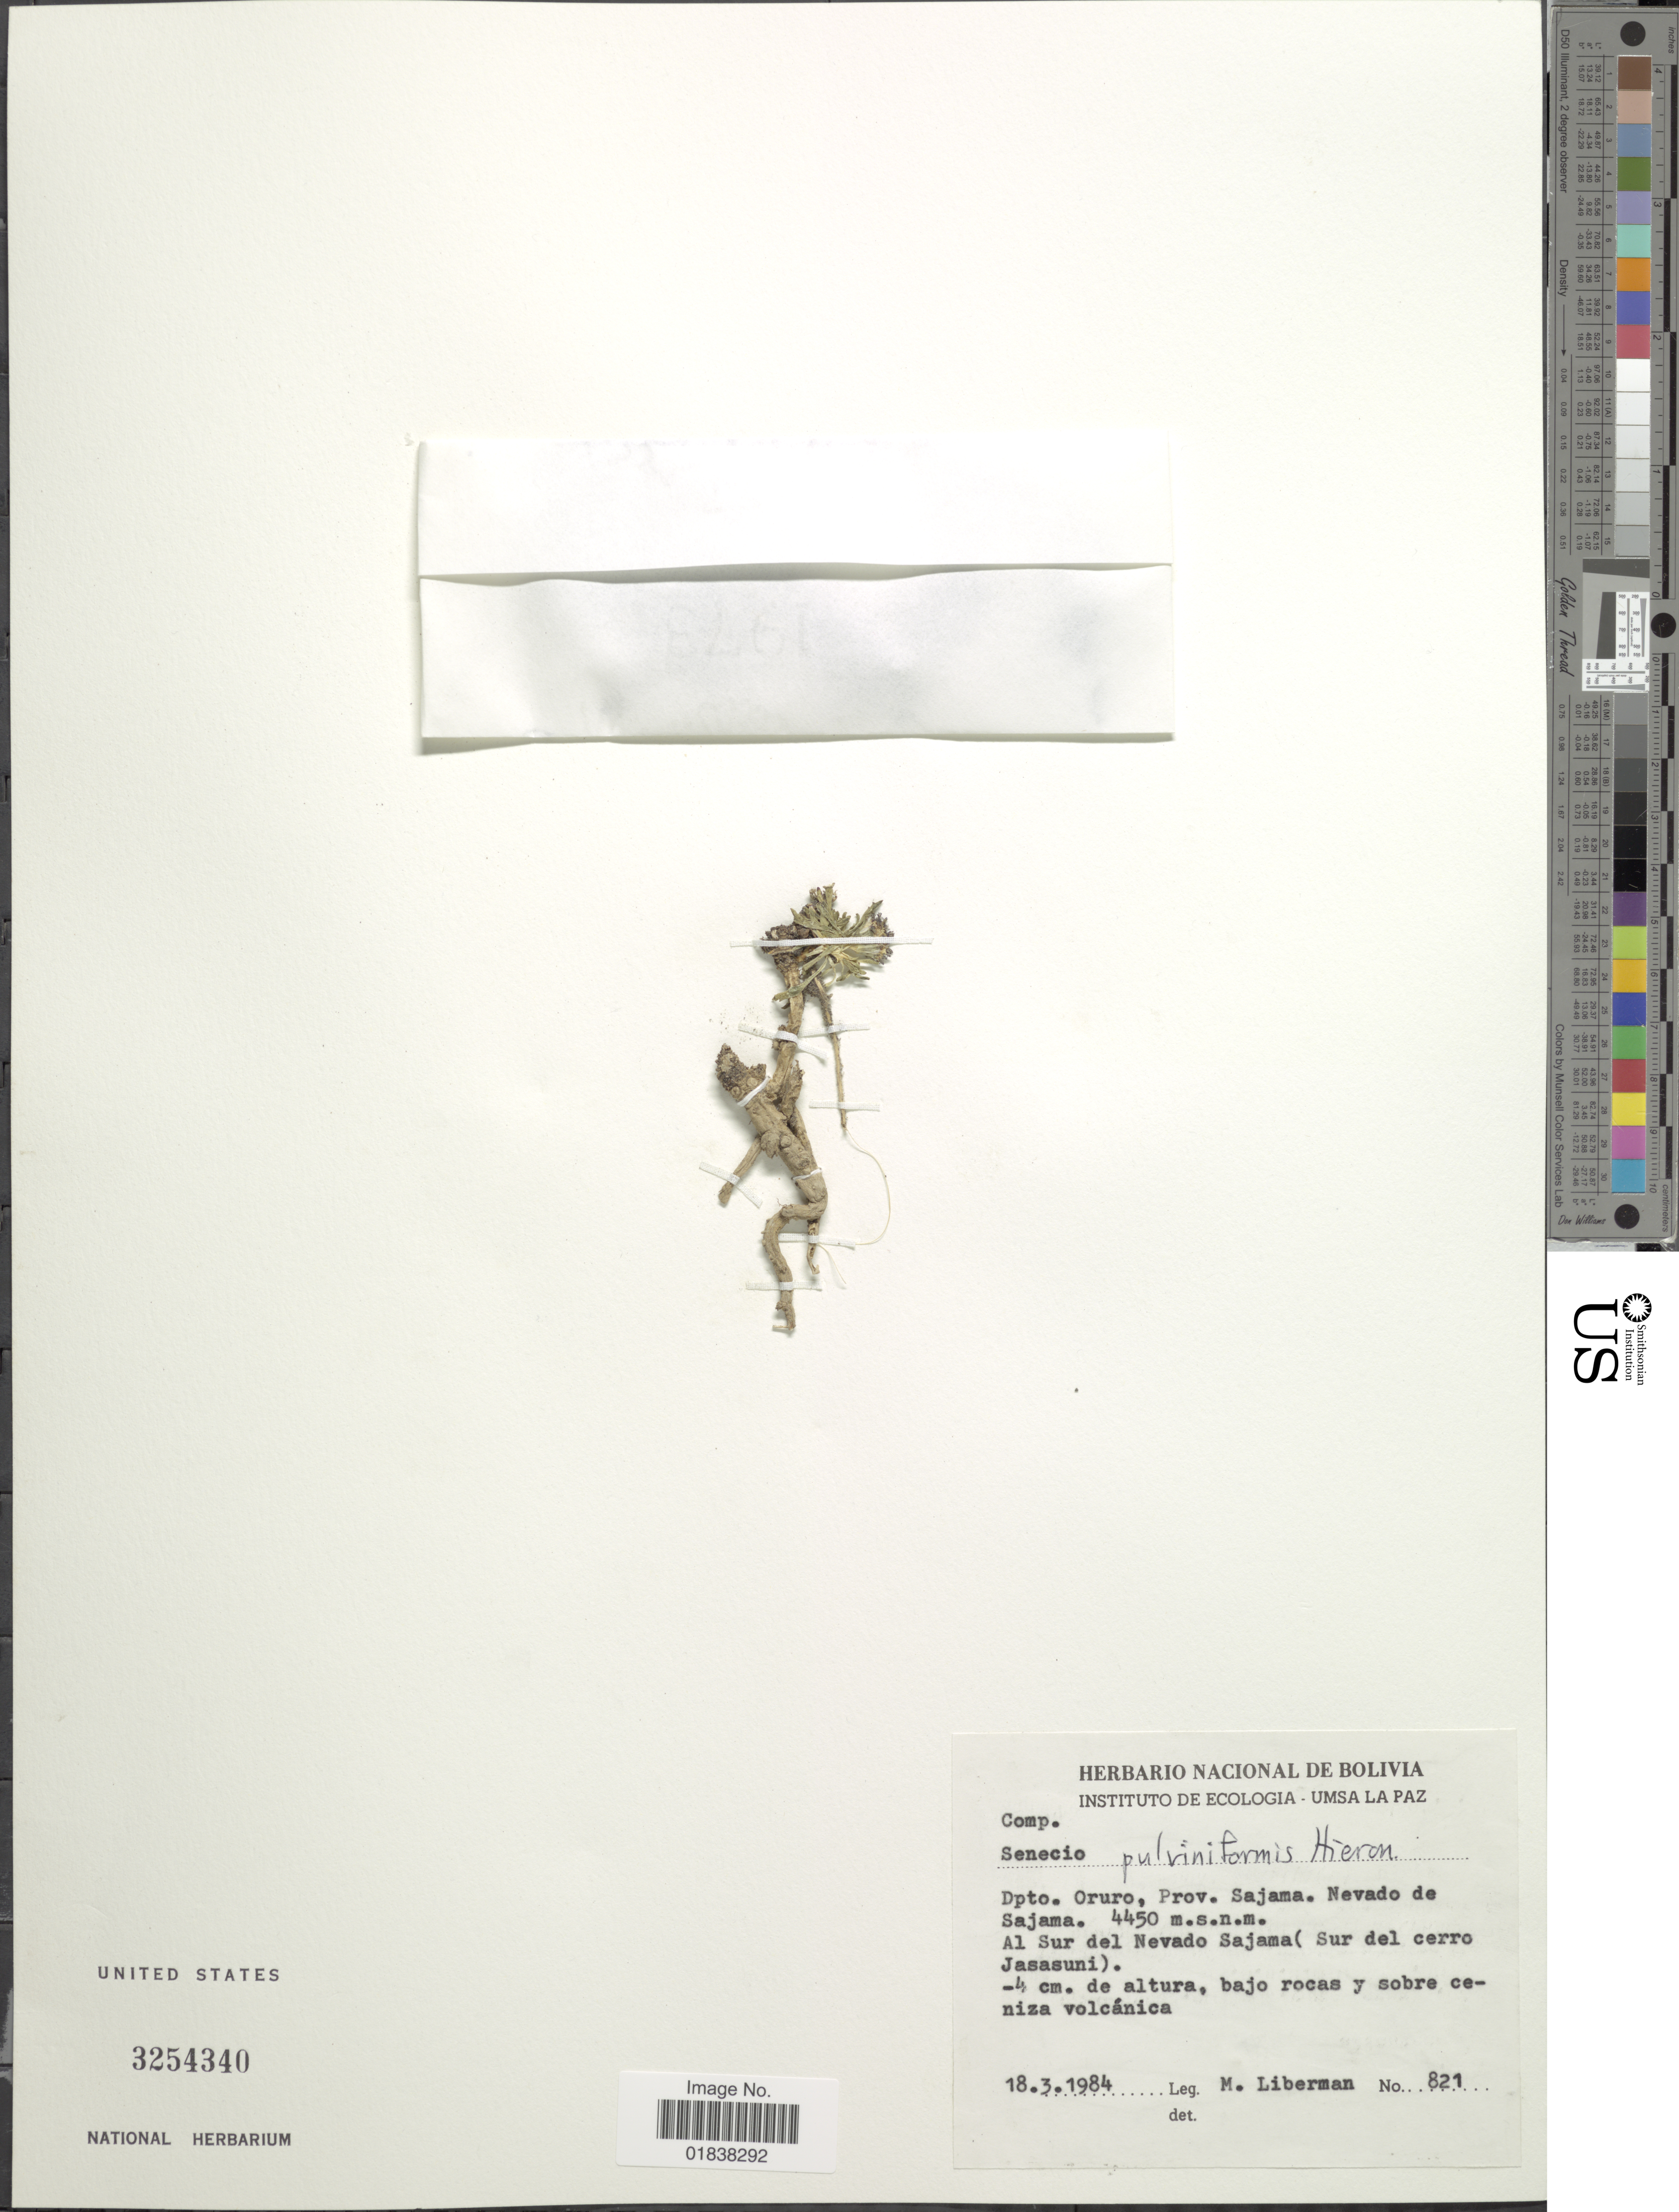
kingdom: Plantae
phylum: Tracheophyta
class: Magnoliopsida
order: Asterales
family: Asteraceae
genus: Senecio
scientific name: Senecio humillimus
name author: Sch. Bip.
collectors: M. Liberman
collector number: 821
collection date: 1984-03-18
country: Bolivia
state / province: Oruro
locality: Prov. Sajama, Nevado de Sajama, al Sur del Nevado Sajama (Sur del Cerro Jasasuni)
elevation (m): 4450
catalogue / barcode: US 3254340